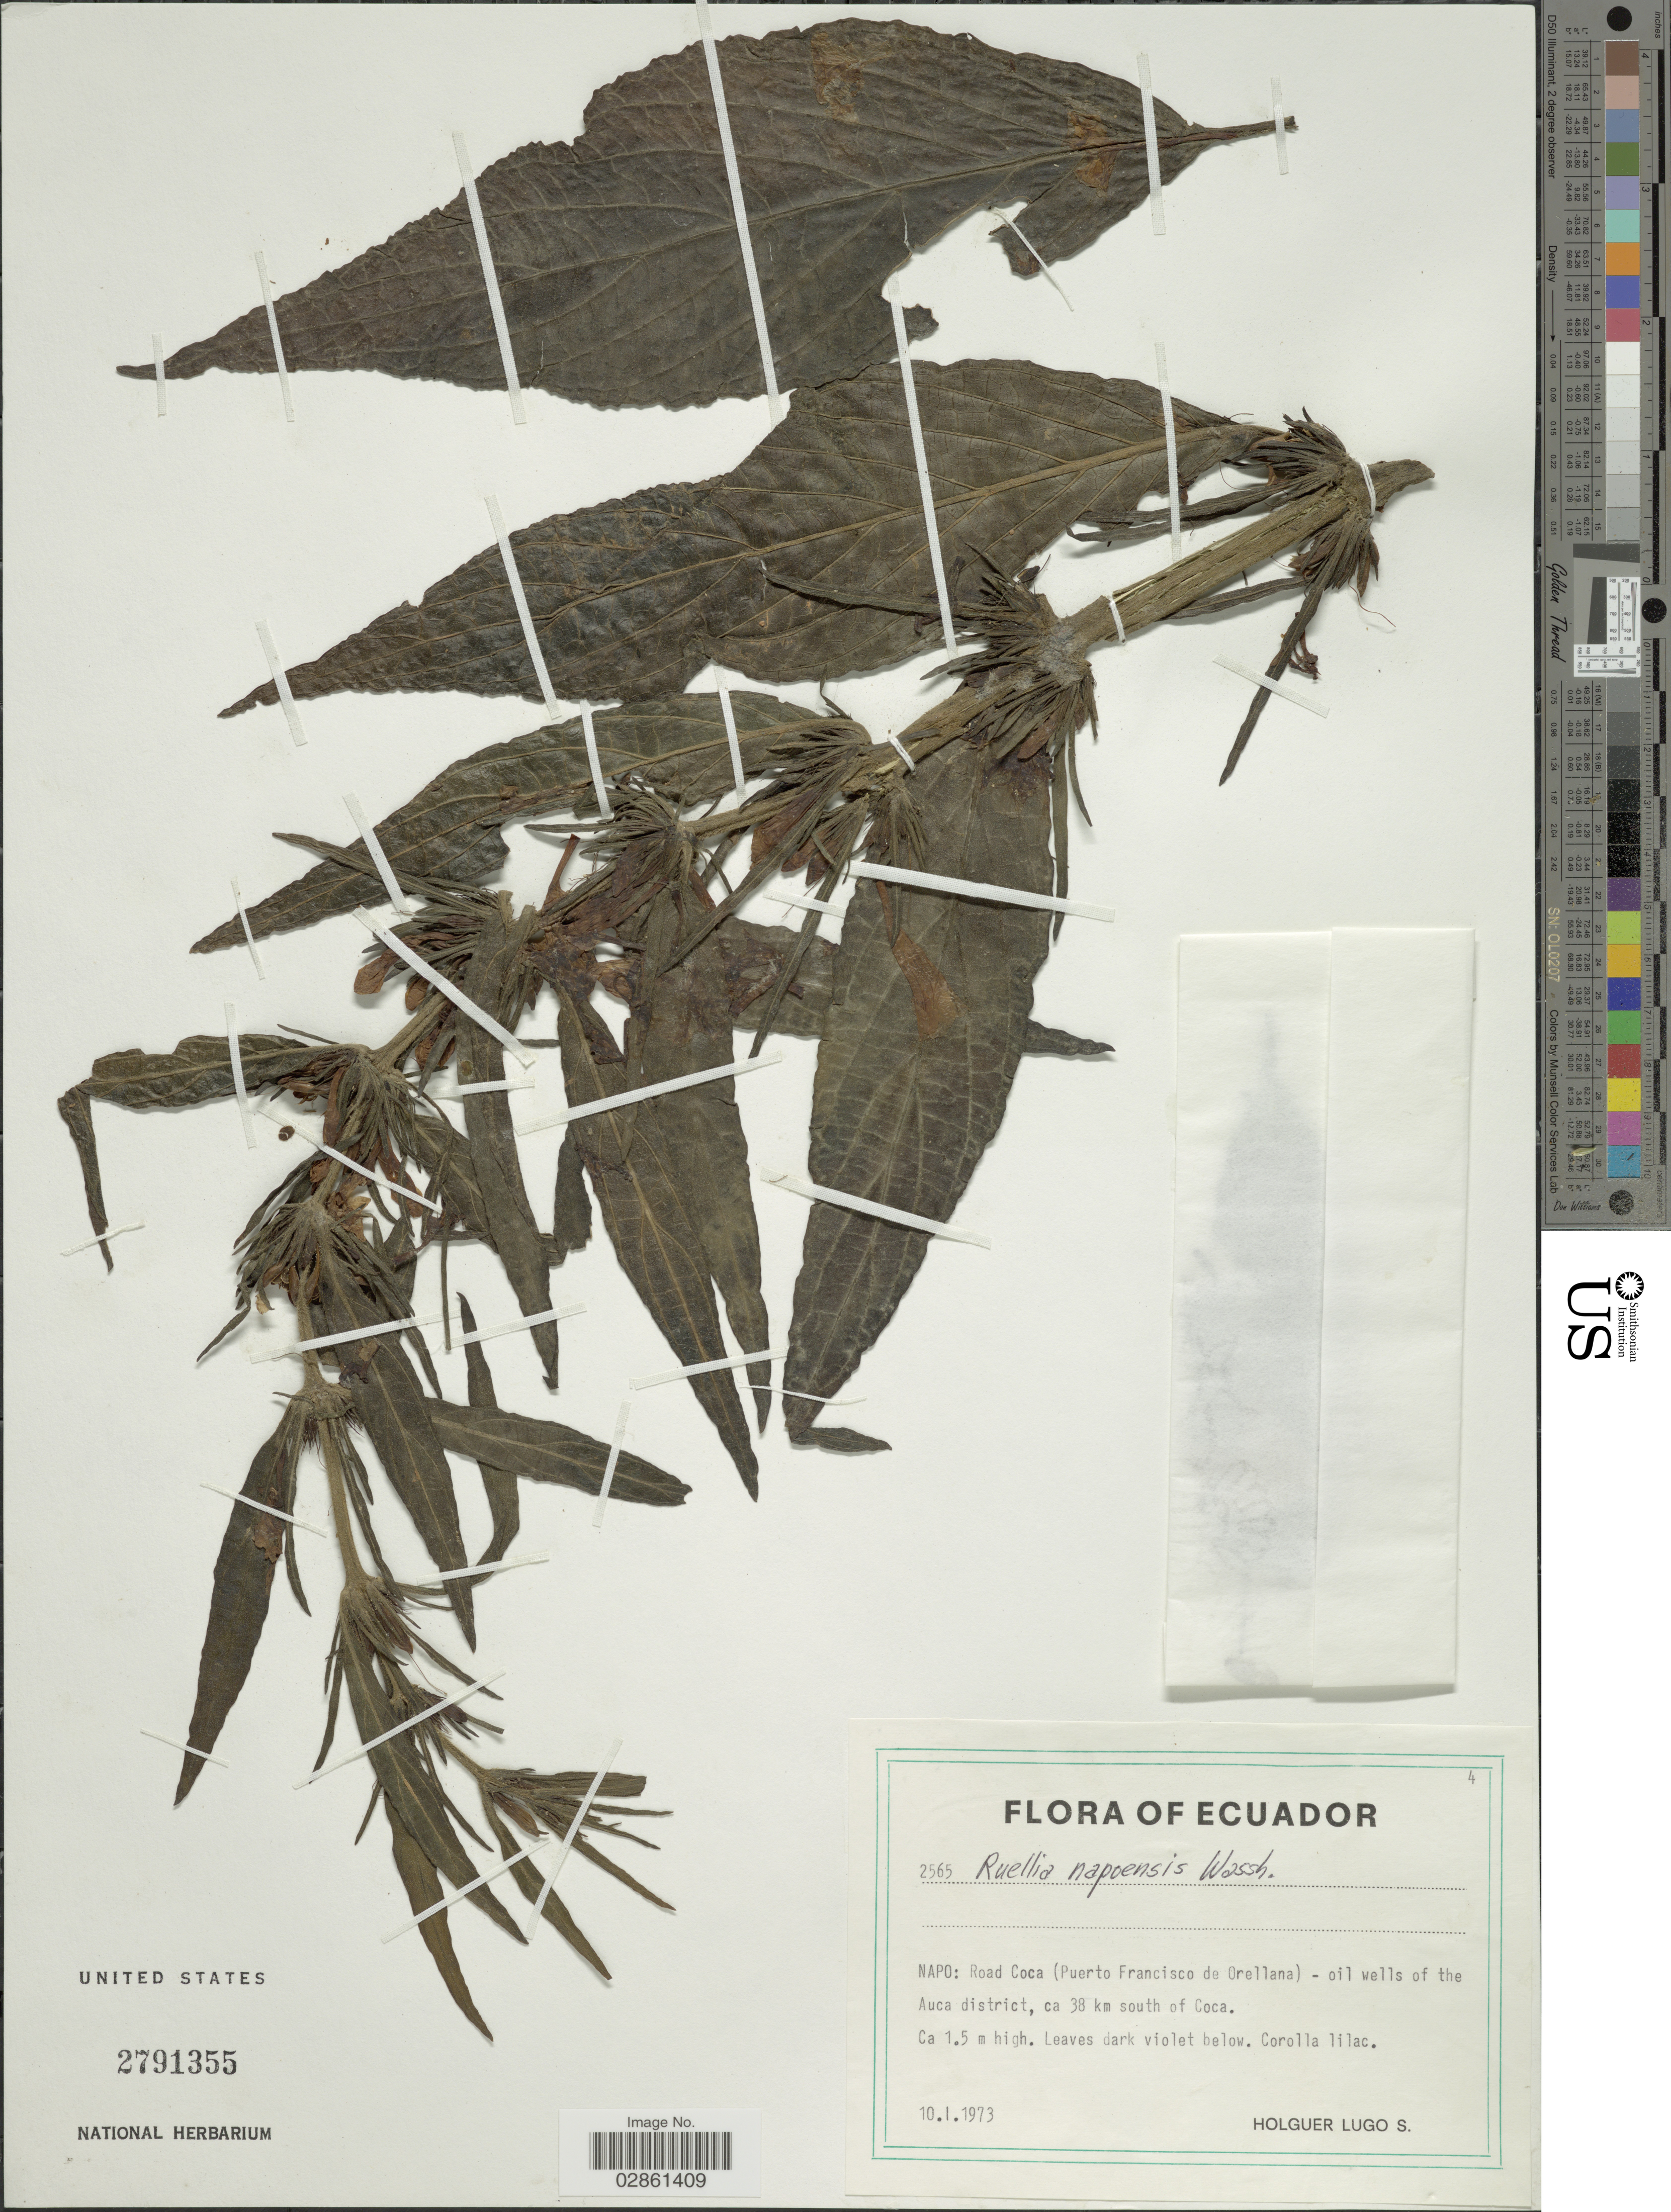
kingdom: Plantae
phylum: Tracheophyta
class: Magnoliopsida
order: Lamiales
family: Acanthaceae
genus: Ruellia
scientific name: Ruellia napoensis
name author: Wassh.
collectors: H. Lugo S.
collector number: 2565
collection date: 1973-01-10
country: Ecuador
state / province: Napo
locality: Road Coca (Puerto Francisco de Orellana) - oil wells of the Auca district, ca 38 km south of Coca.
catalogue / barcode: US 2791355